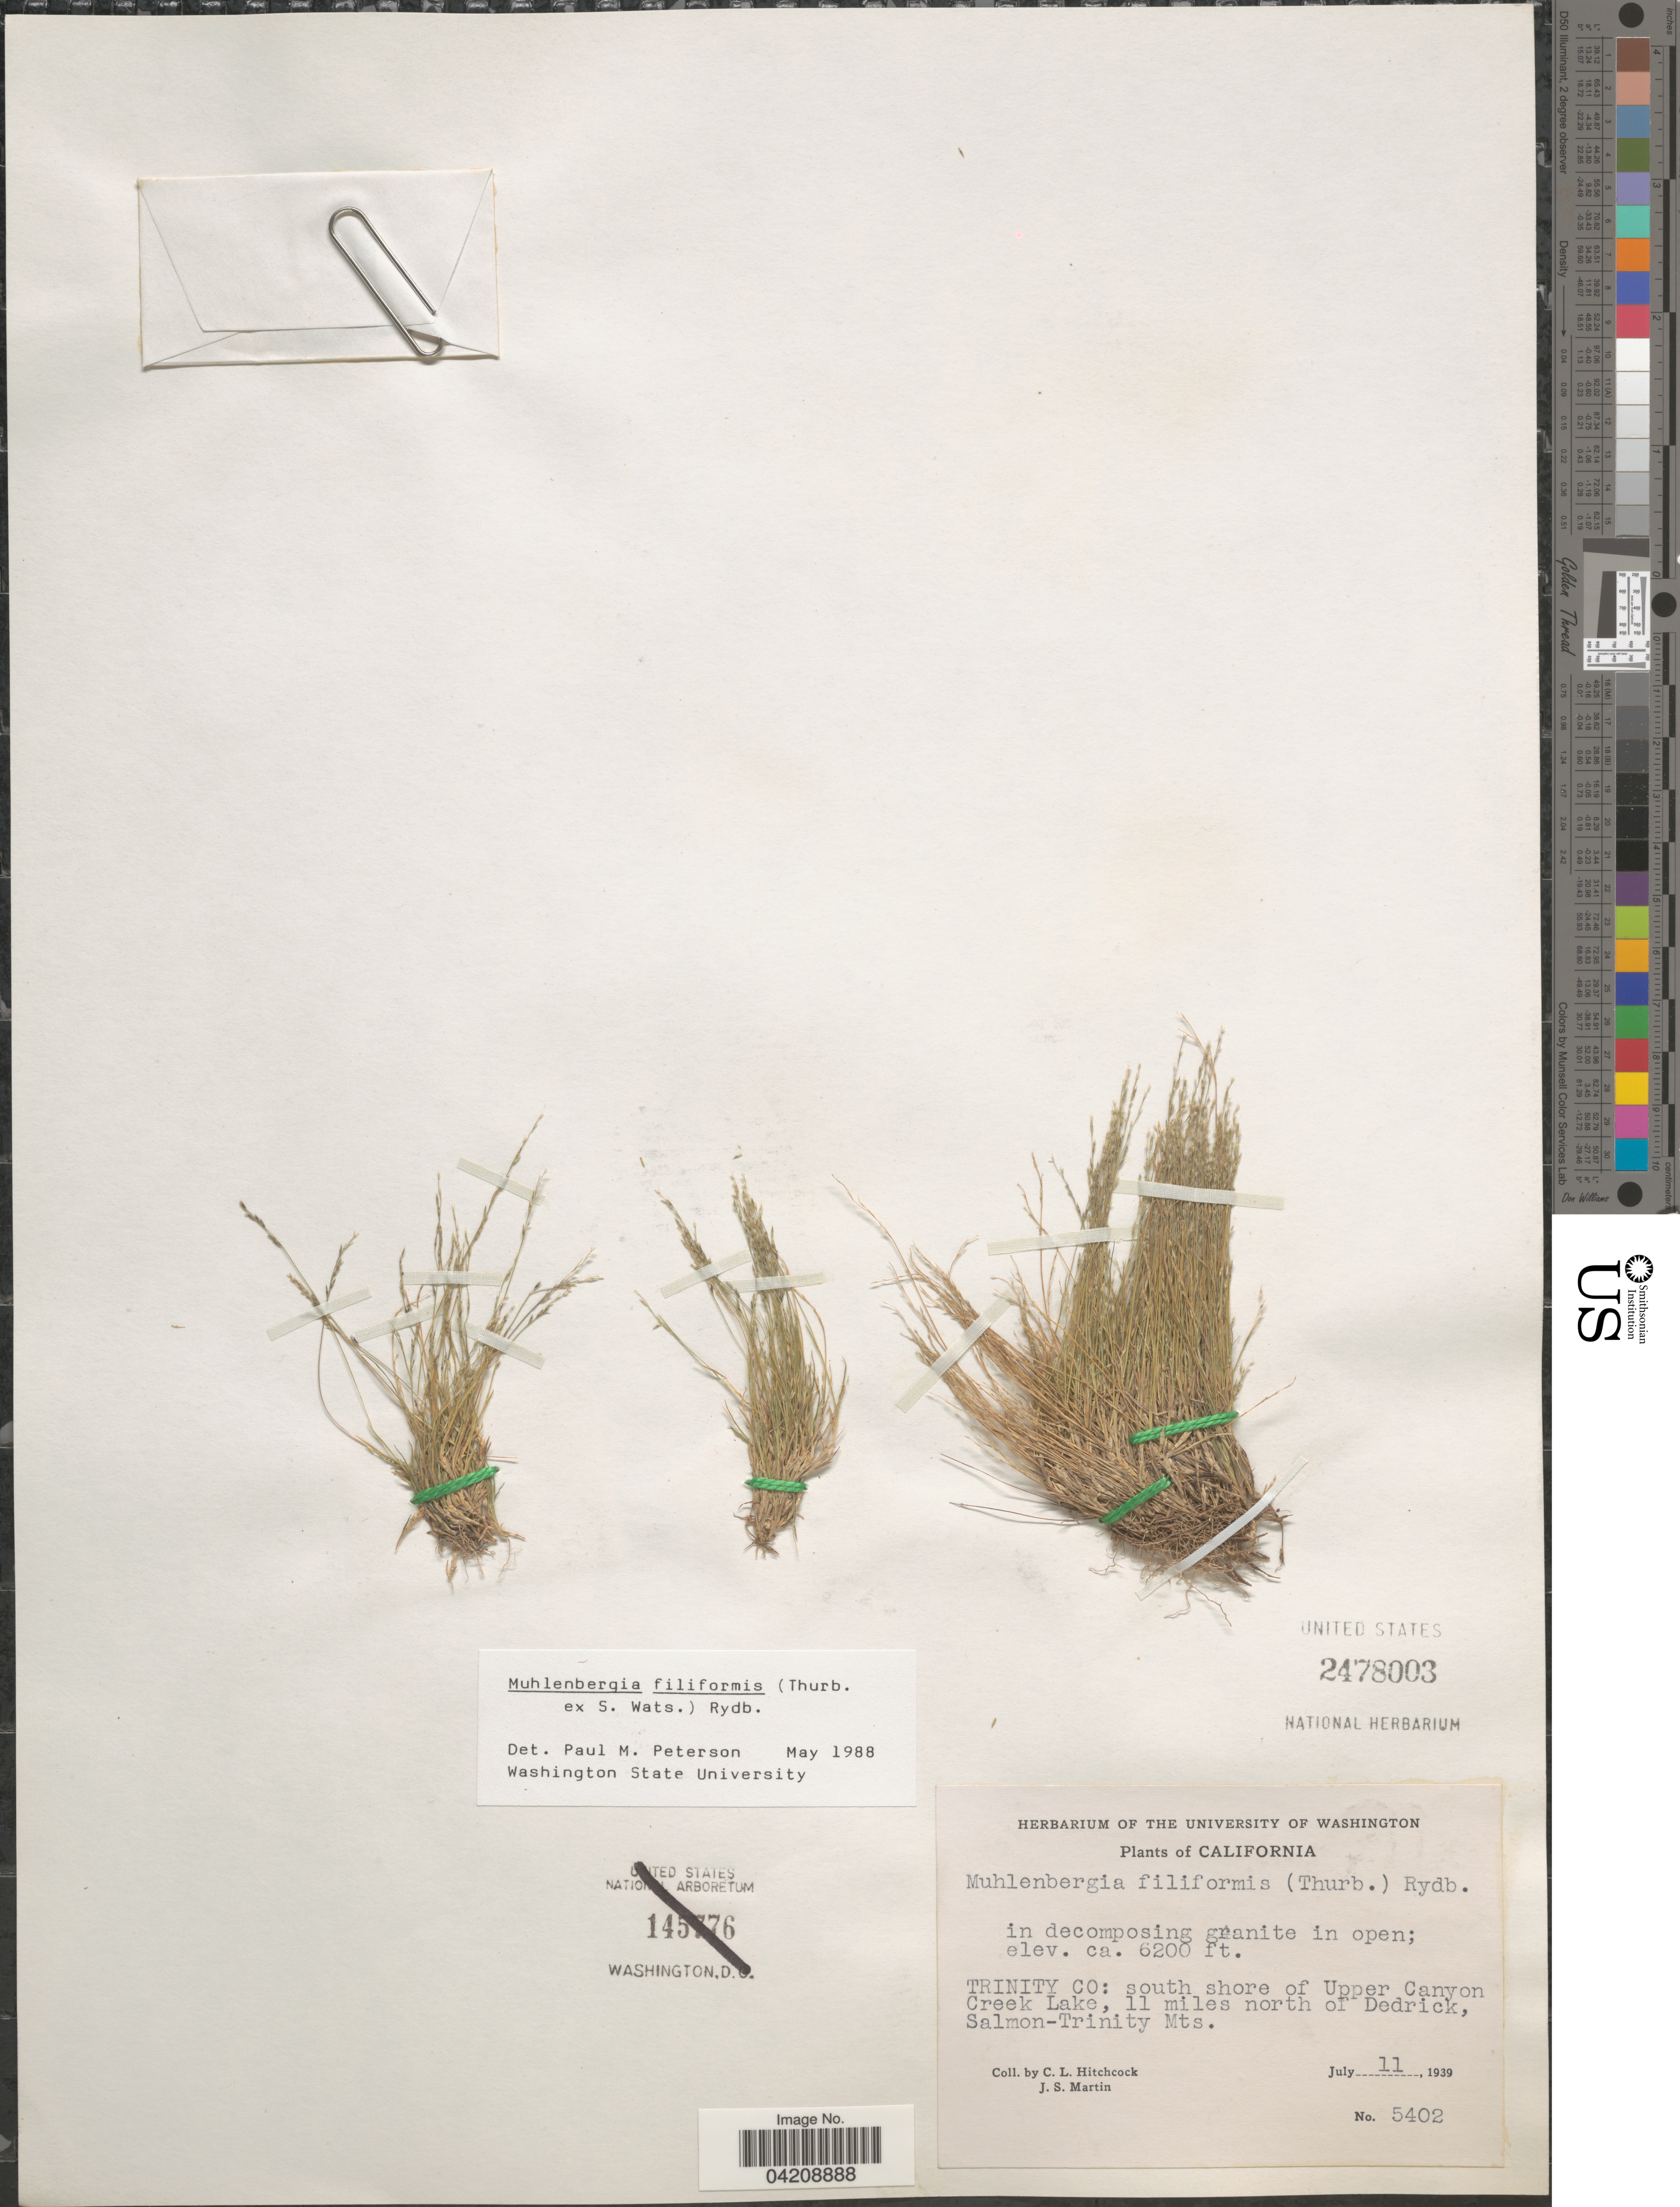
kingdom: Plantae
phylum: Tracheophyta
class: Liliopsida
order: Poales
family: Poaceae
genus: Muhlenbergia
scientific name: Muhlenbergia filiformis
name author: (Thurb. ex S. Watson) Rydb.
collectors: C. L. Hitchcock & J. S. Martin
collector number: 5402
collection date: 1939-07-11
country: United States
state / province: California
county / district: Trinity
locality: Trinity Co: south shore of Upper Canyon Creek Lake, 11 miles north of Dedrick, Salmon-Trinity Mts.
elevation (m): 1890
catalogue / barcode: US 2478003